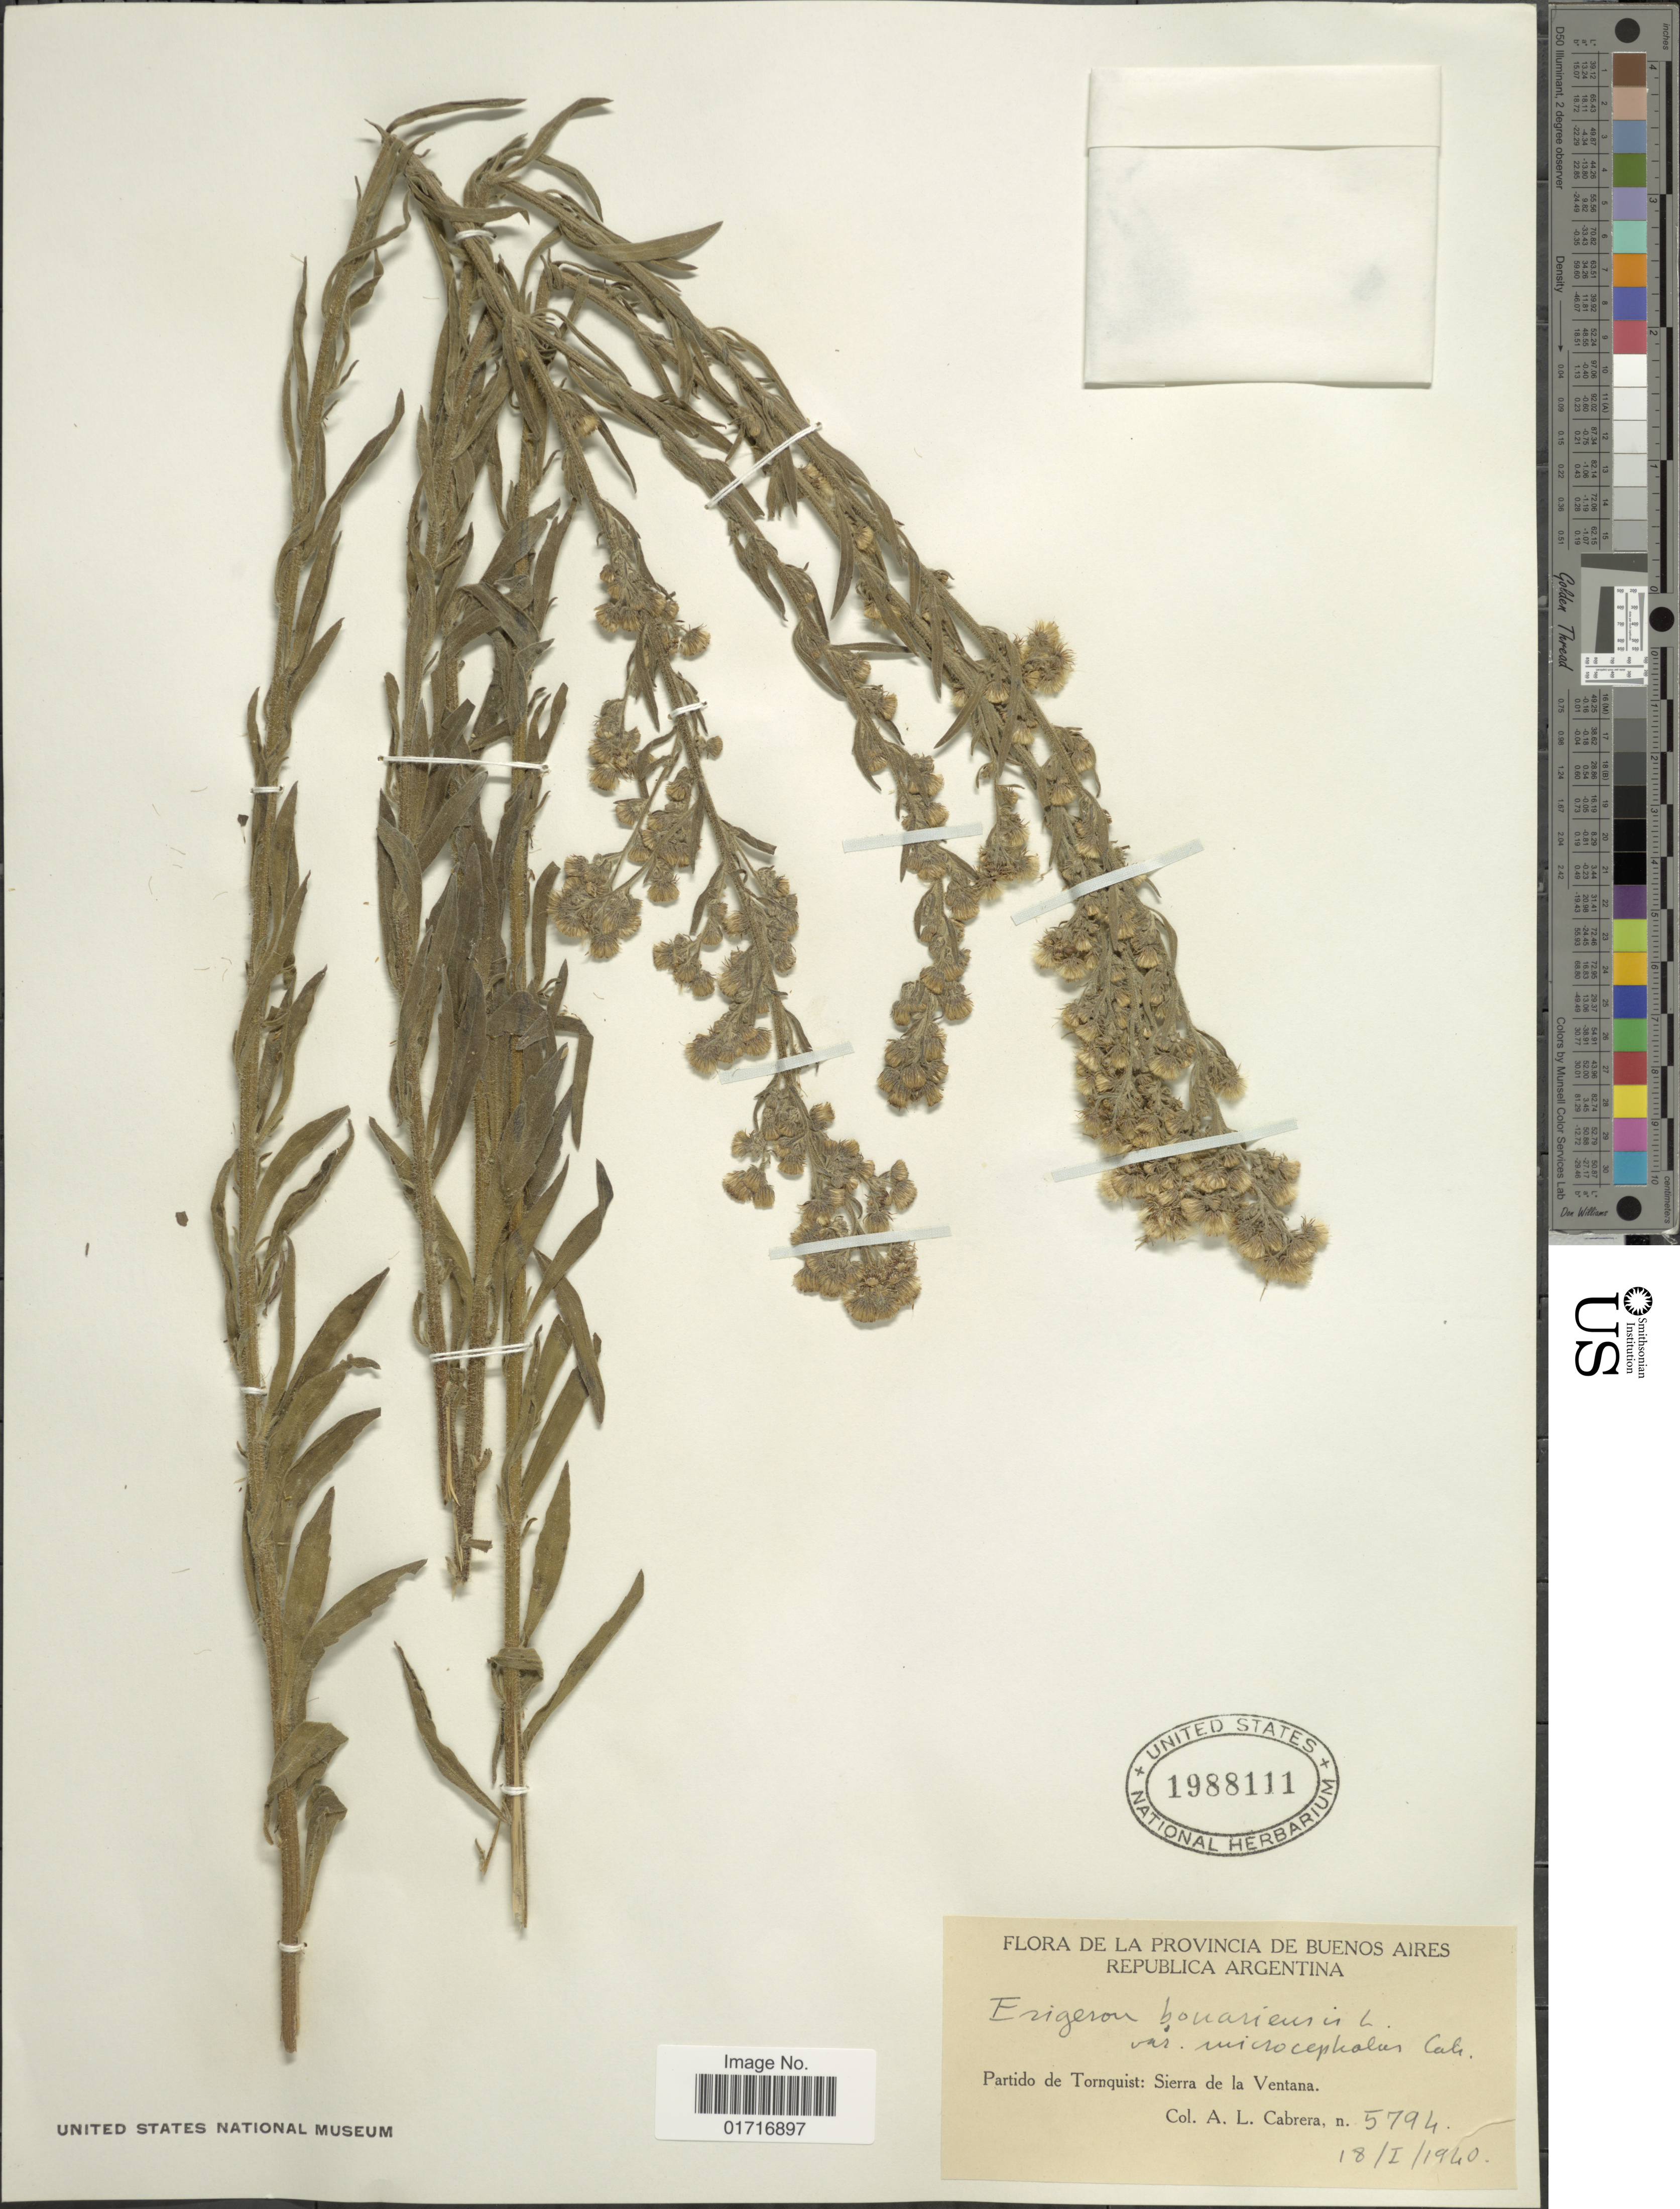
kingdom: Plantae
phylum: Tracheophyta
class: Magnoliopsida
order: Asterales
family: Asteraceae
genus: Conyza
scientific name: Conyza bonariensis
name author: (L.) Cronq.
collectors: A. L. Cabrera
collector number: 5794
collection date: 1940-01-18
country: Argentina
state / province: Buenos Aires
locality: Provincia de Buenos Aires. Republica Argentina. Partido de Tornquist: Sierra de la Ventana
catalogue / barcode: US 1988111